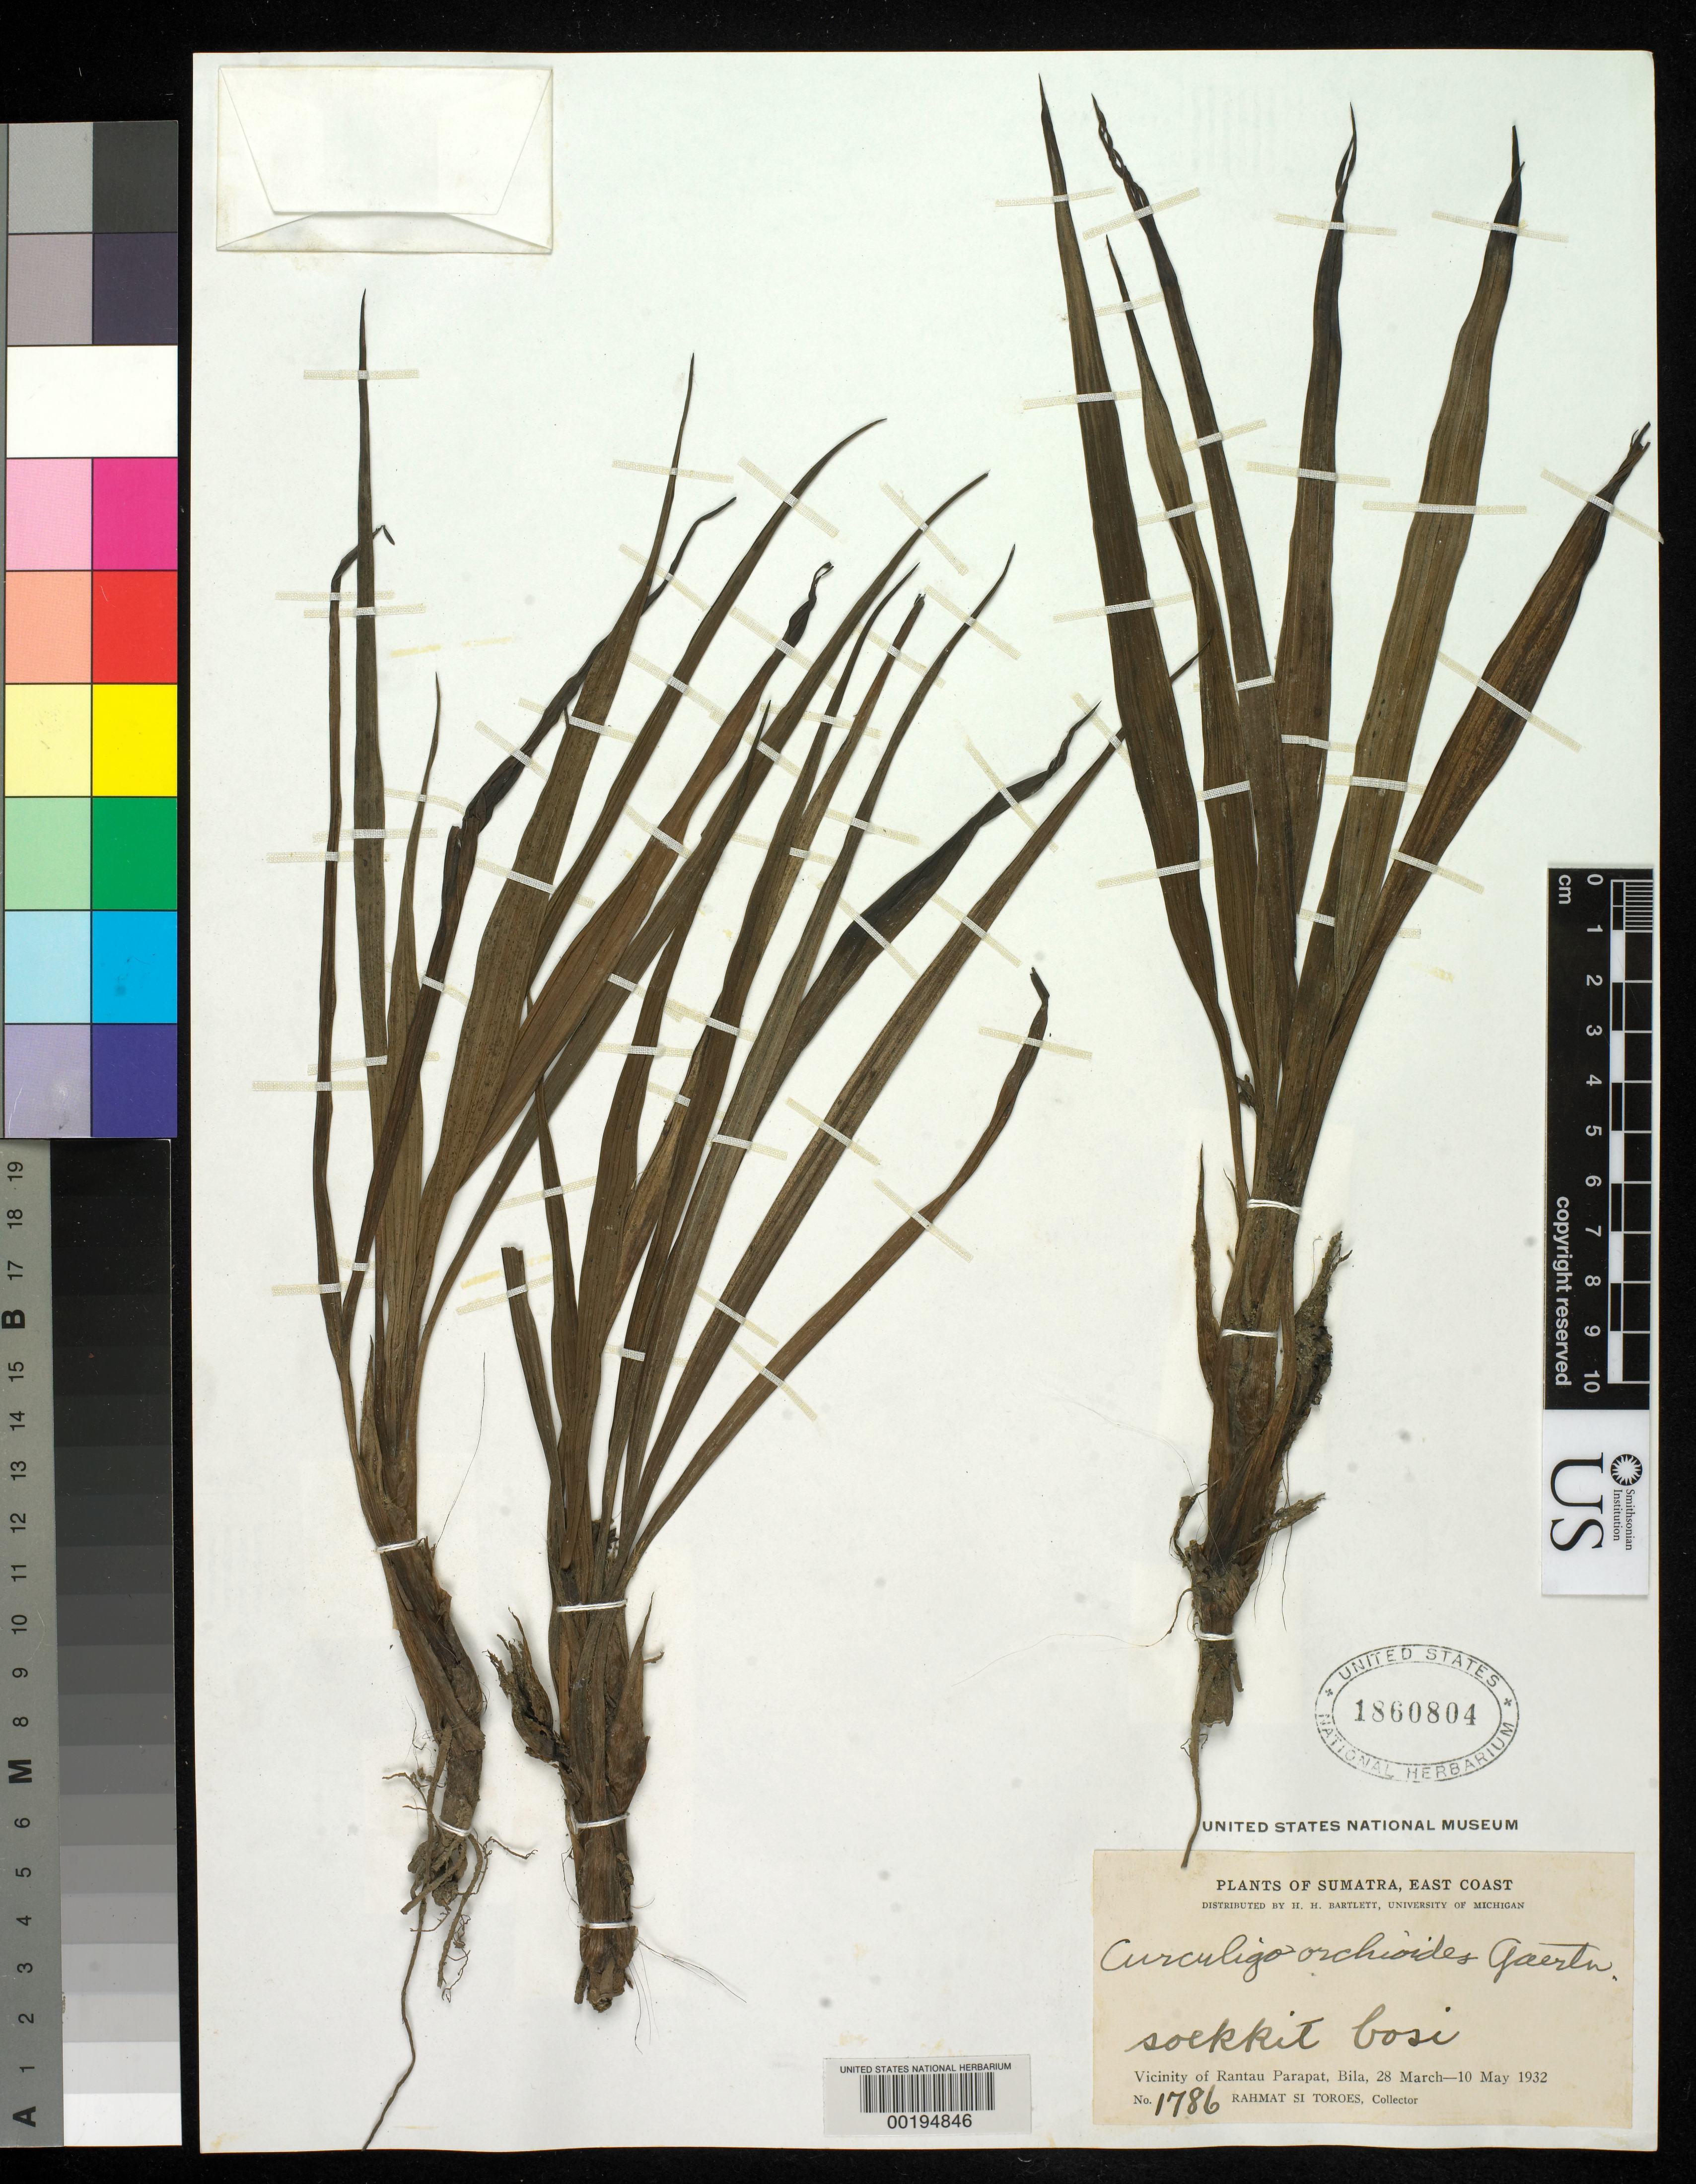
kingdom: Plantae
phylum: Tracheophyta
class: Liliopsida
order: Asparagales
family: Hypoxidaceae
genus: Curculigo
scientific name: Curculigo orchioides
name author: Gaertn.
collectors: Rahmat Si Boeea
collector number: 1786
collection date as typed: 28 Mar 1932 to 10 May 1932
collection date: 1932-03-28/1932-05-10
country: Indonesia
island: Sumatra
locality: Soengkit bosi, vicinity of rantau parapat, bila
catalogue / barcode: US 1860804